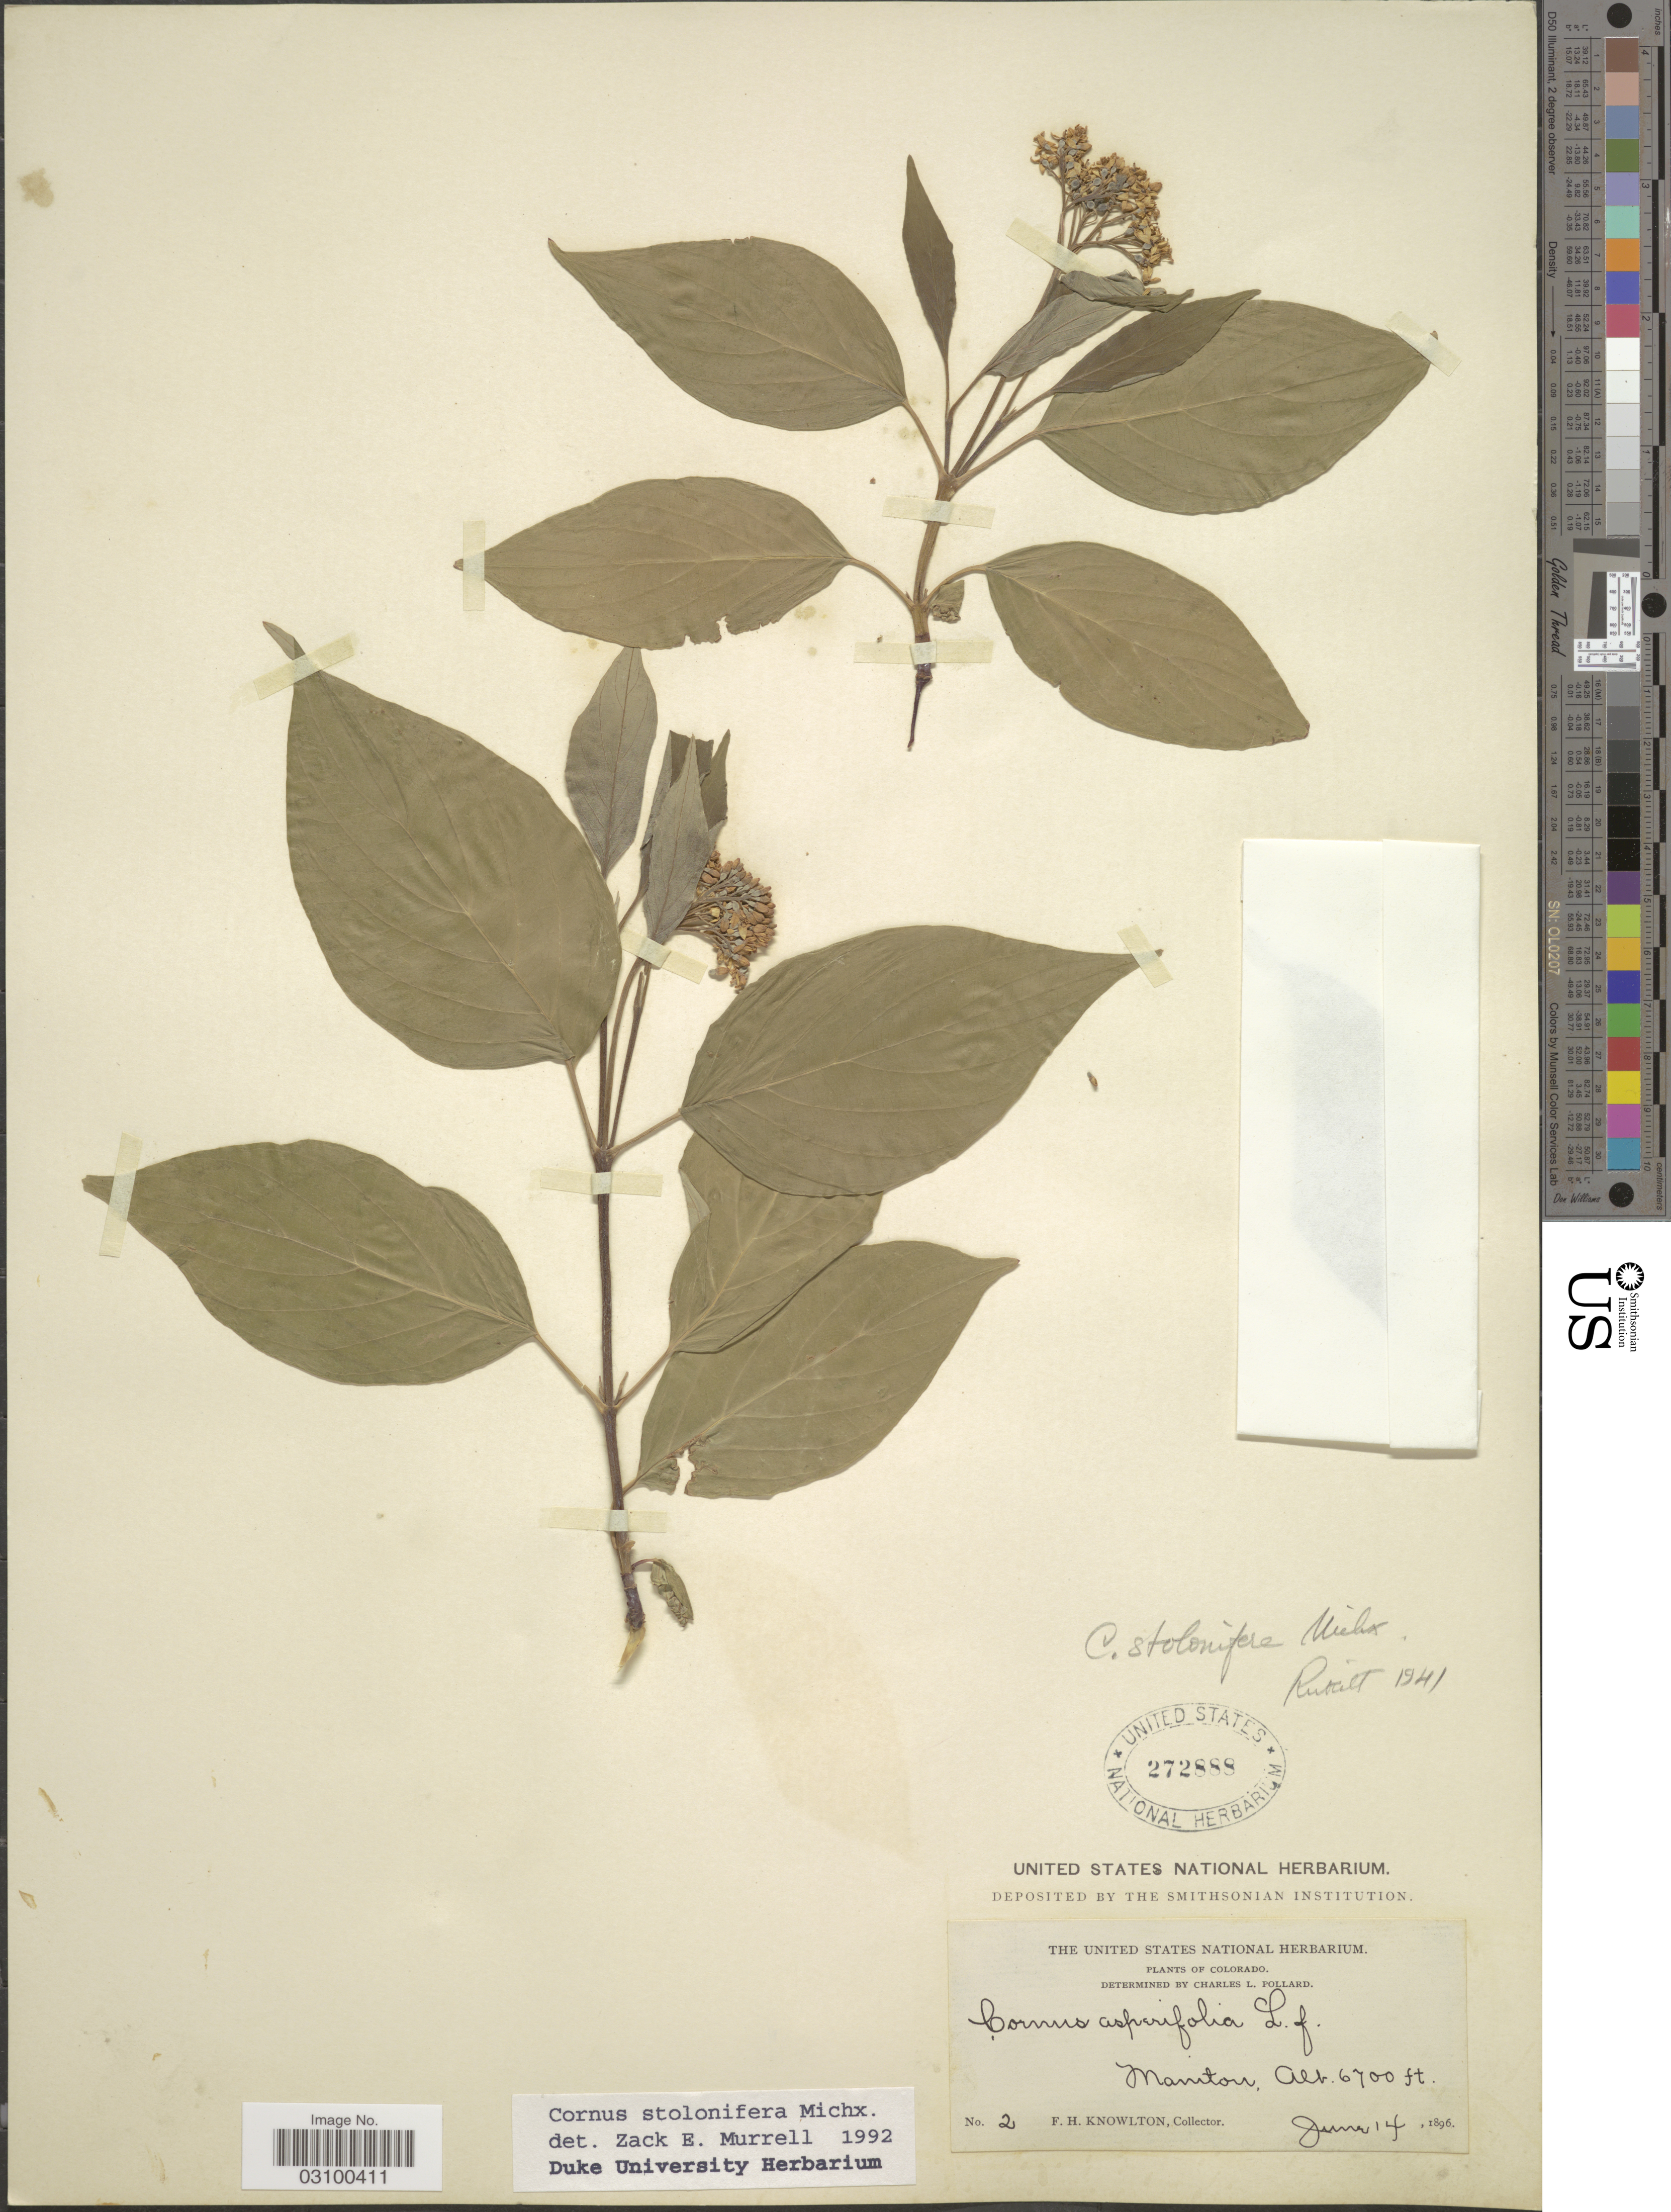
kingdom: Plantae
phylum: Tracheophyta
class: Magnoliopsida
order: Cornales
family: Cornaceae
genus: Cornus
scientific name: Cornus sericea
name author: L.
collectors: F. H. Knowlton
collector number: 2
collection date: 1896-06-14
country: United States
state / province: Colorado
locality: Manitou.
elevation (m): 2042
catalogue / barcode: US 272888